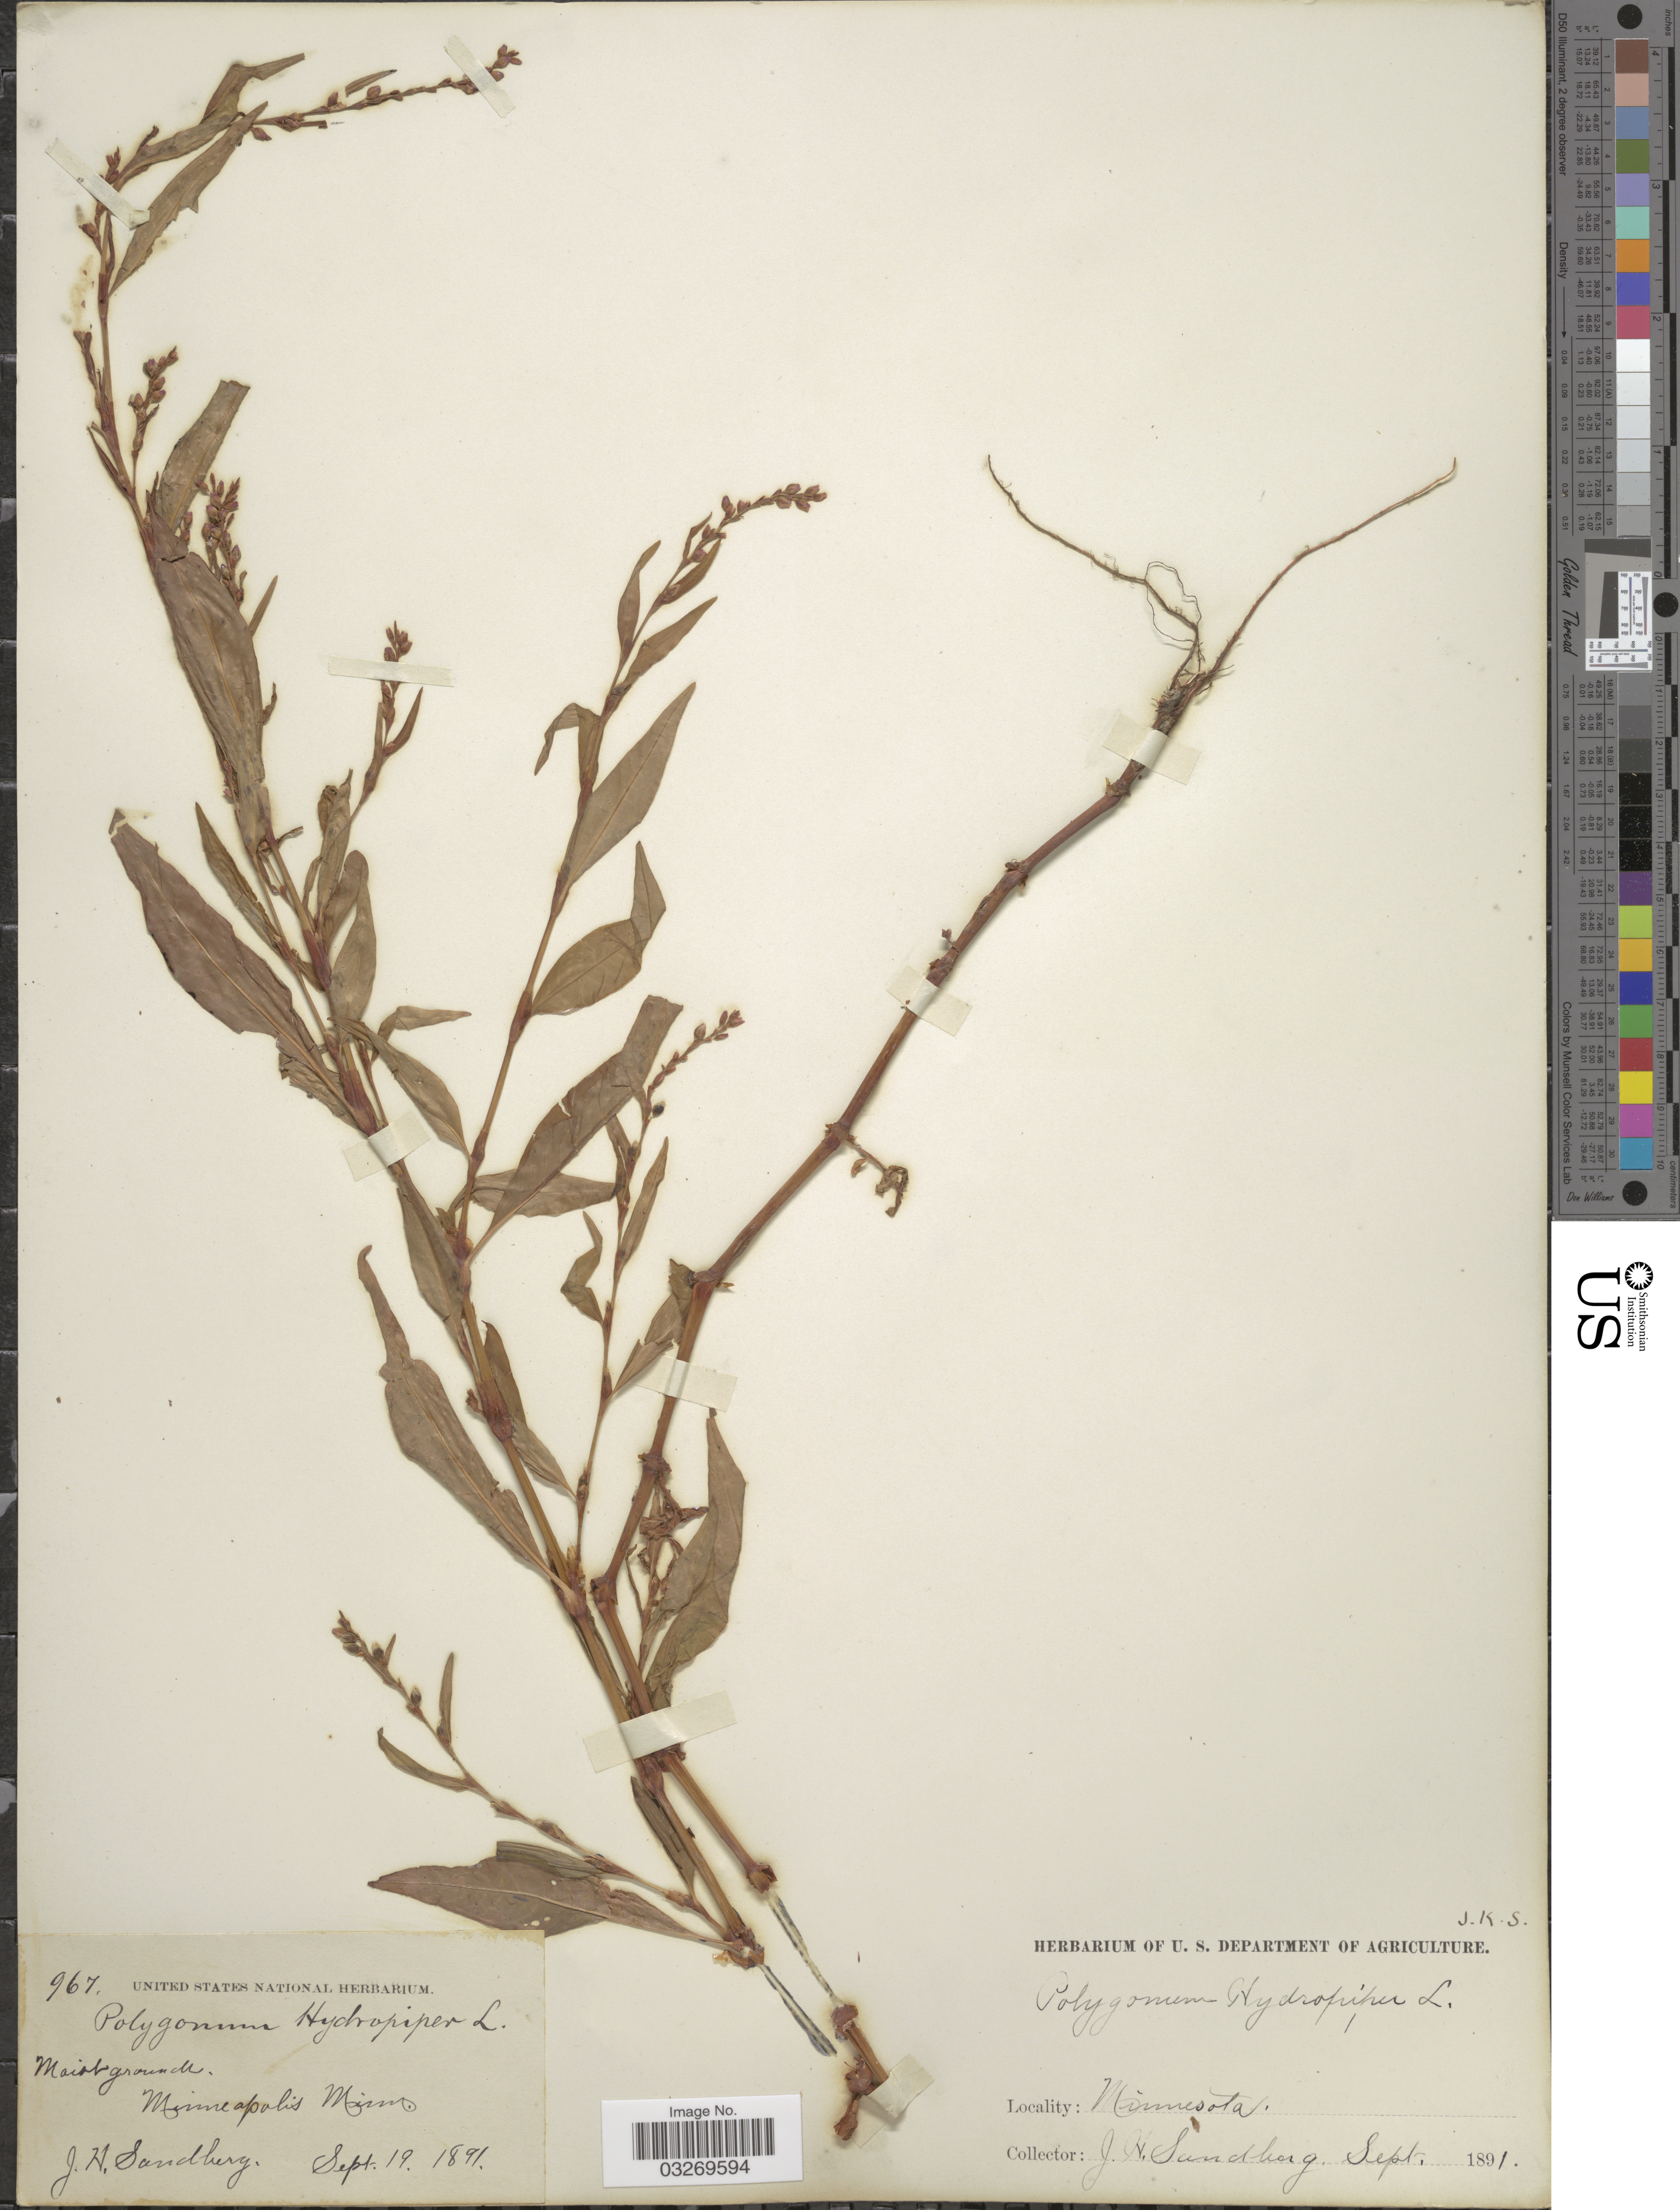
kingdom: Plantae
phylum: Tracheophyta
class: Magnoliopsida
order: Caryophyllales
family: Polygonaceae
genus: Persicaria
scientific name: Persicaria hydropiper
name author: (L.) Delarbre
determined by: Atha, D. E.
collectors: J. H. Sandberg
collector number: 967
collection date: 1891-09-19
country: United States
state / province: Minnesota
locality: Minneapolis.